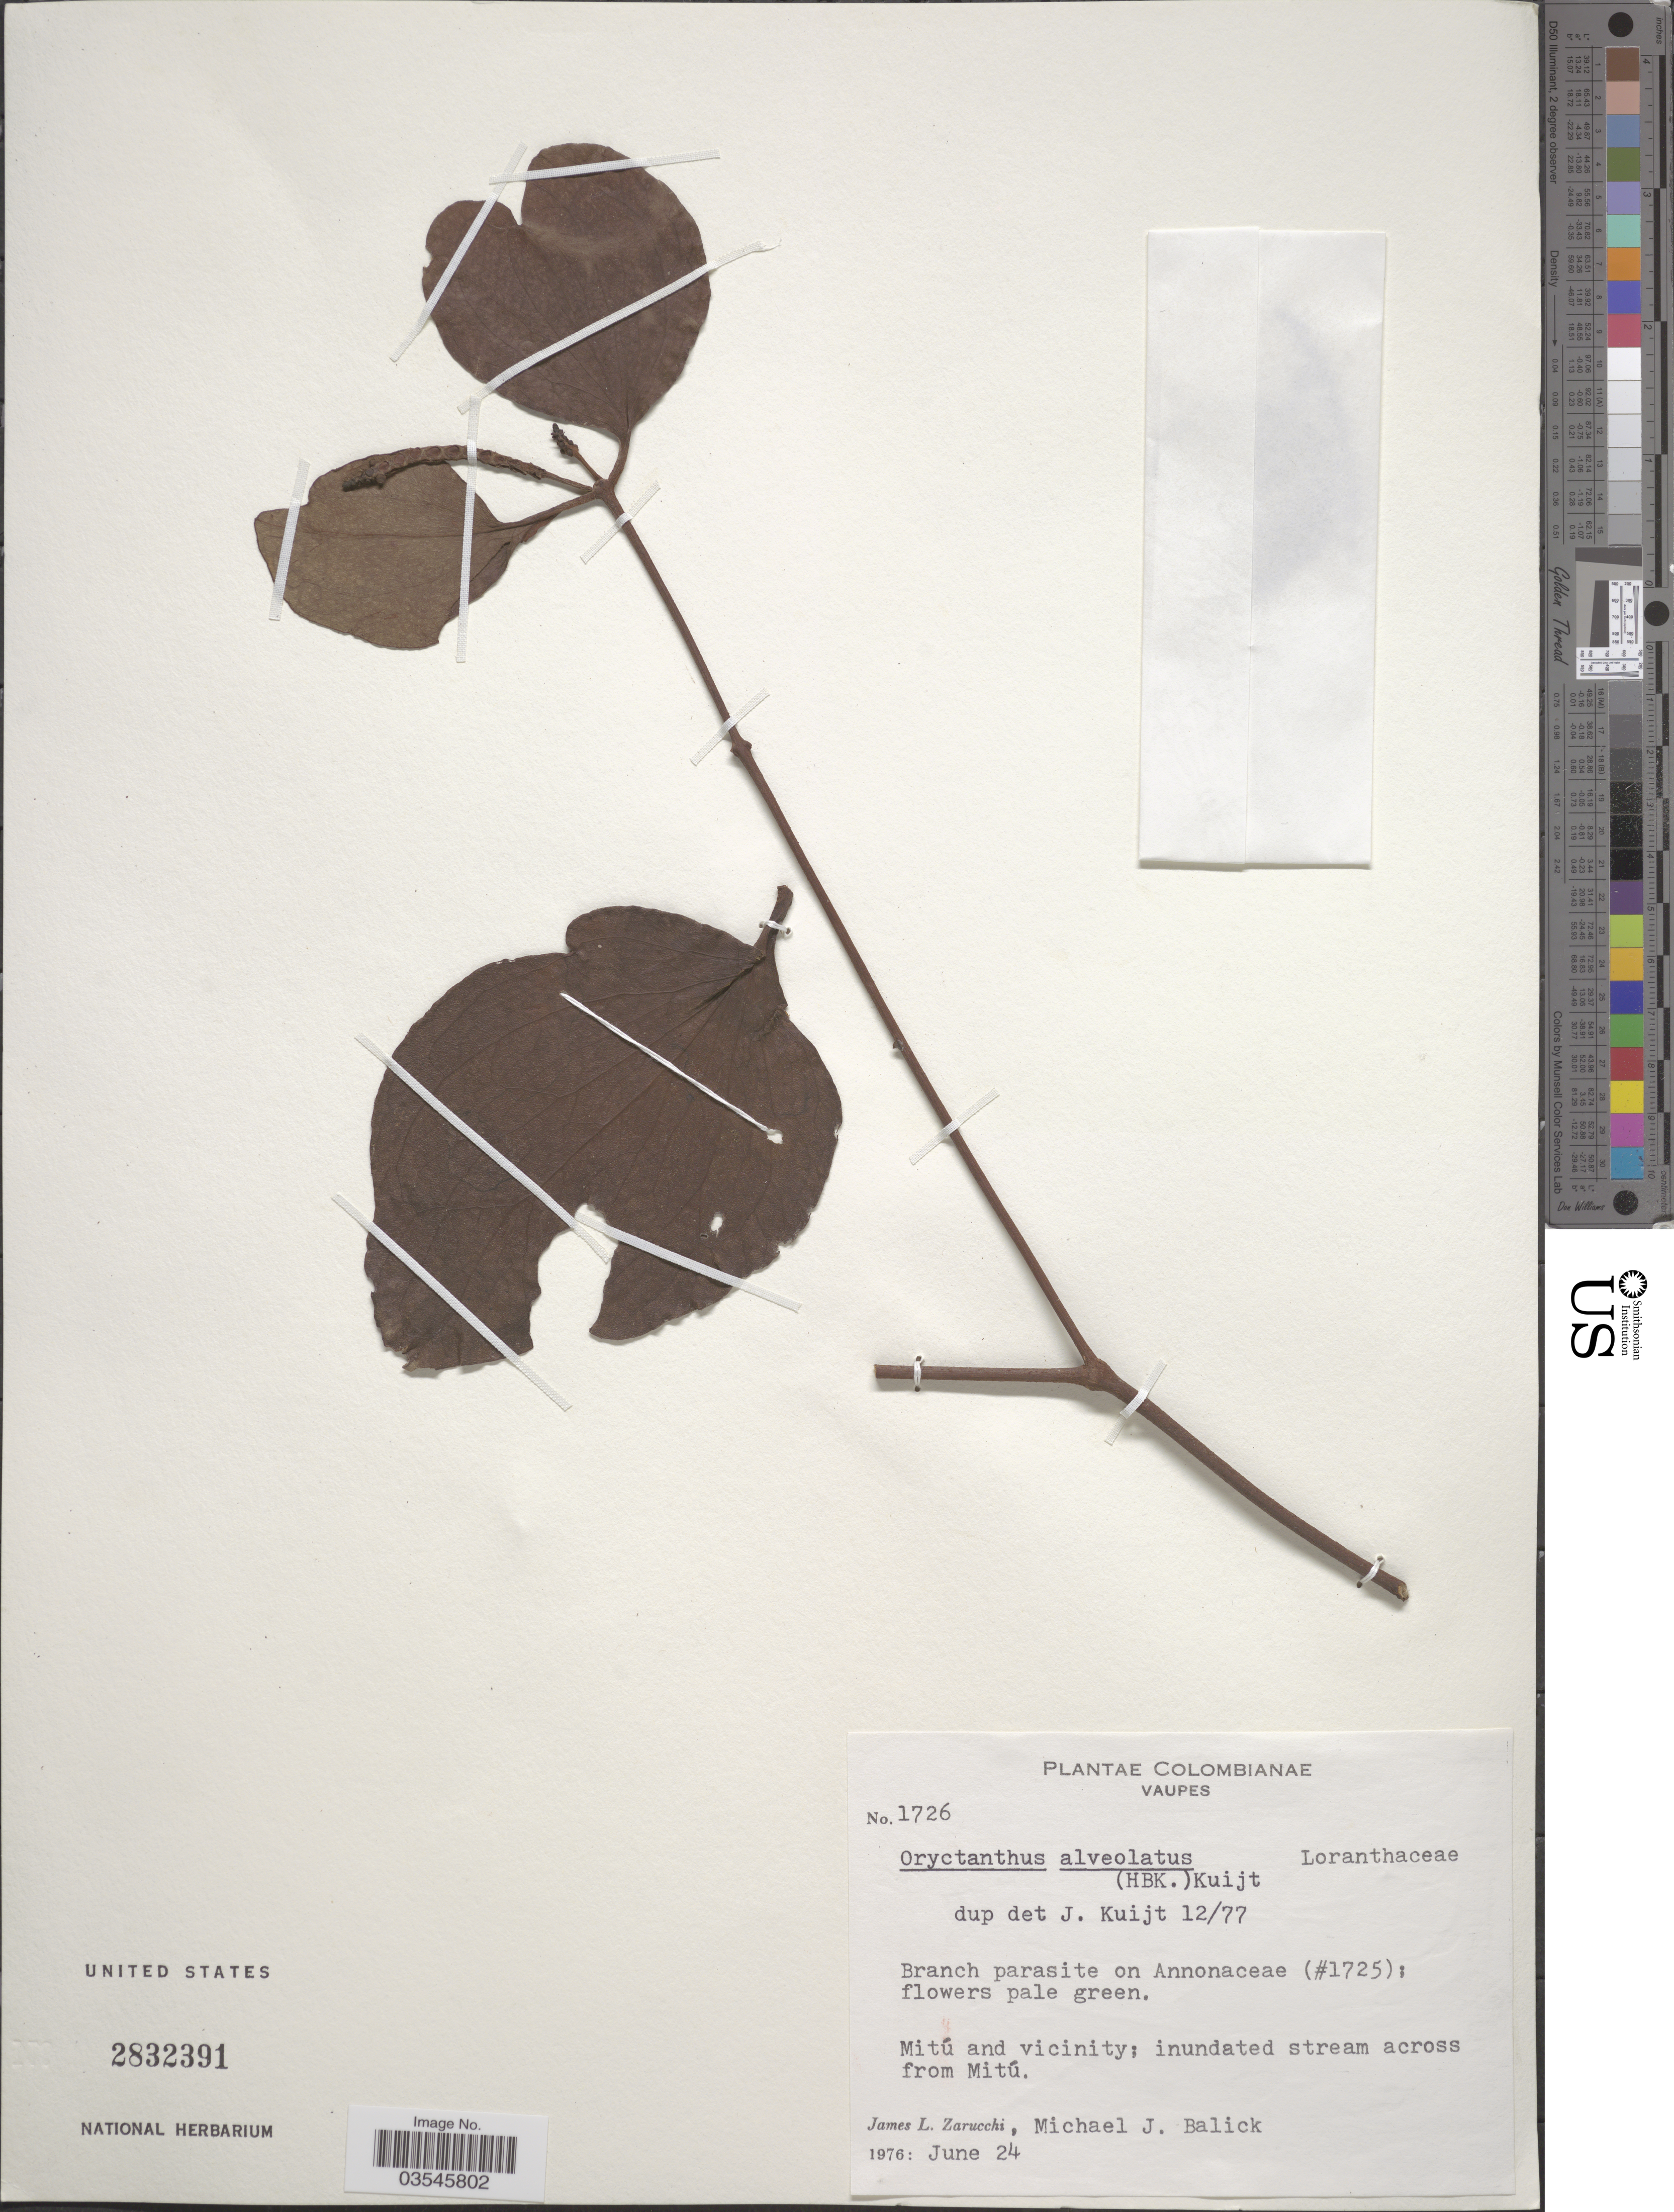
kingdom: Plantae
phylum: Tracheophyta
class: Magnoliopsida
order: Santalales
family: Loranthaceae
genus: Oryctanthus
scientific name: Oryctanthus alveolatus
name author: (Kunth) Kuijt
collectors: J. L. Zarucchi & M. J. Balick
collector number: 1726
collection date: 1976-06-24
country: Colombia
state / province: Vaupés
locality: Mitú and vicinity; inundated stream across from Mitú.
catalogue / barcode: US 2832391